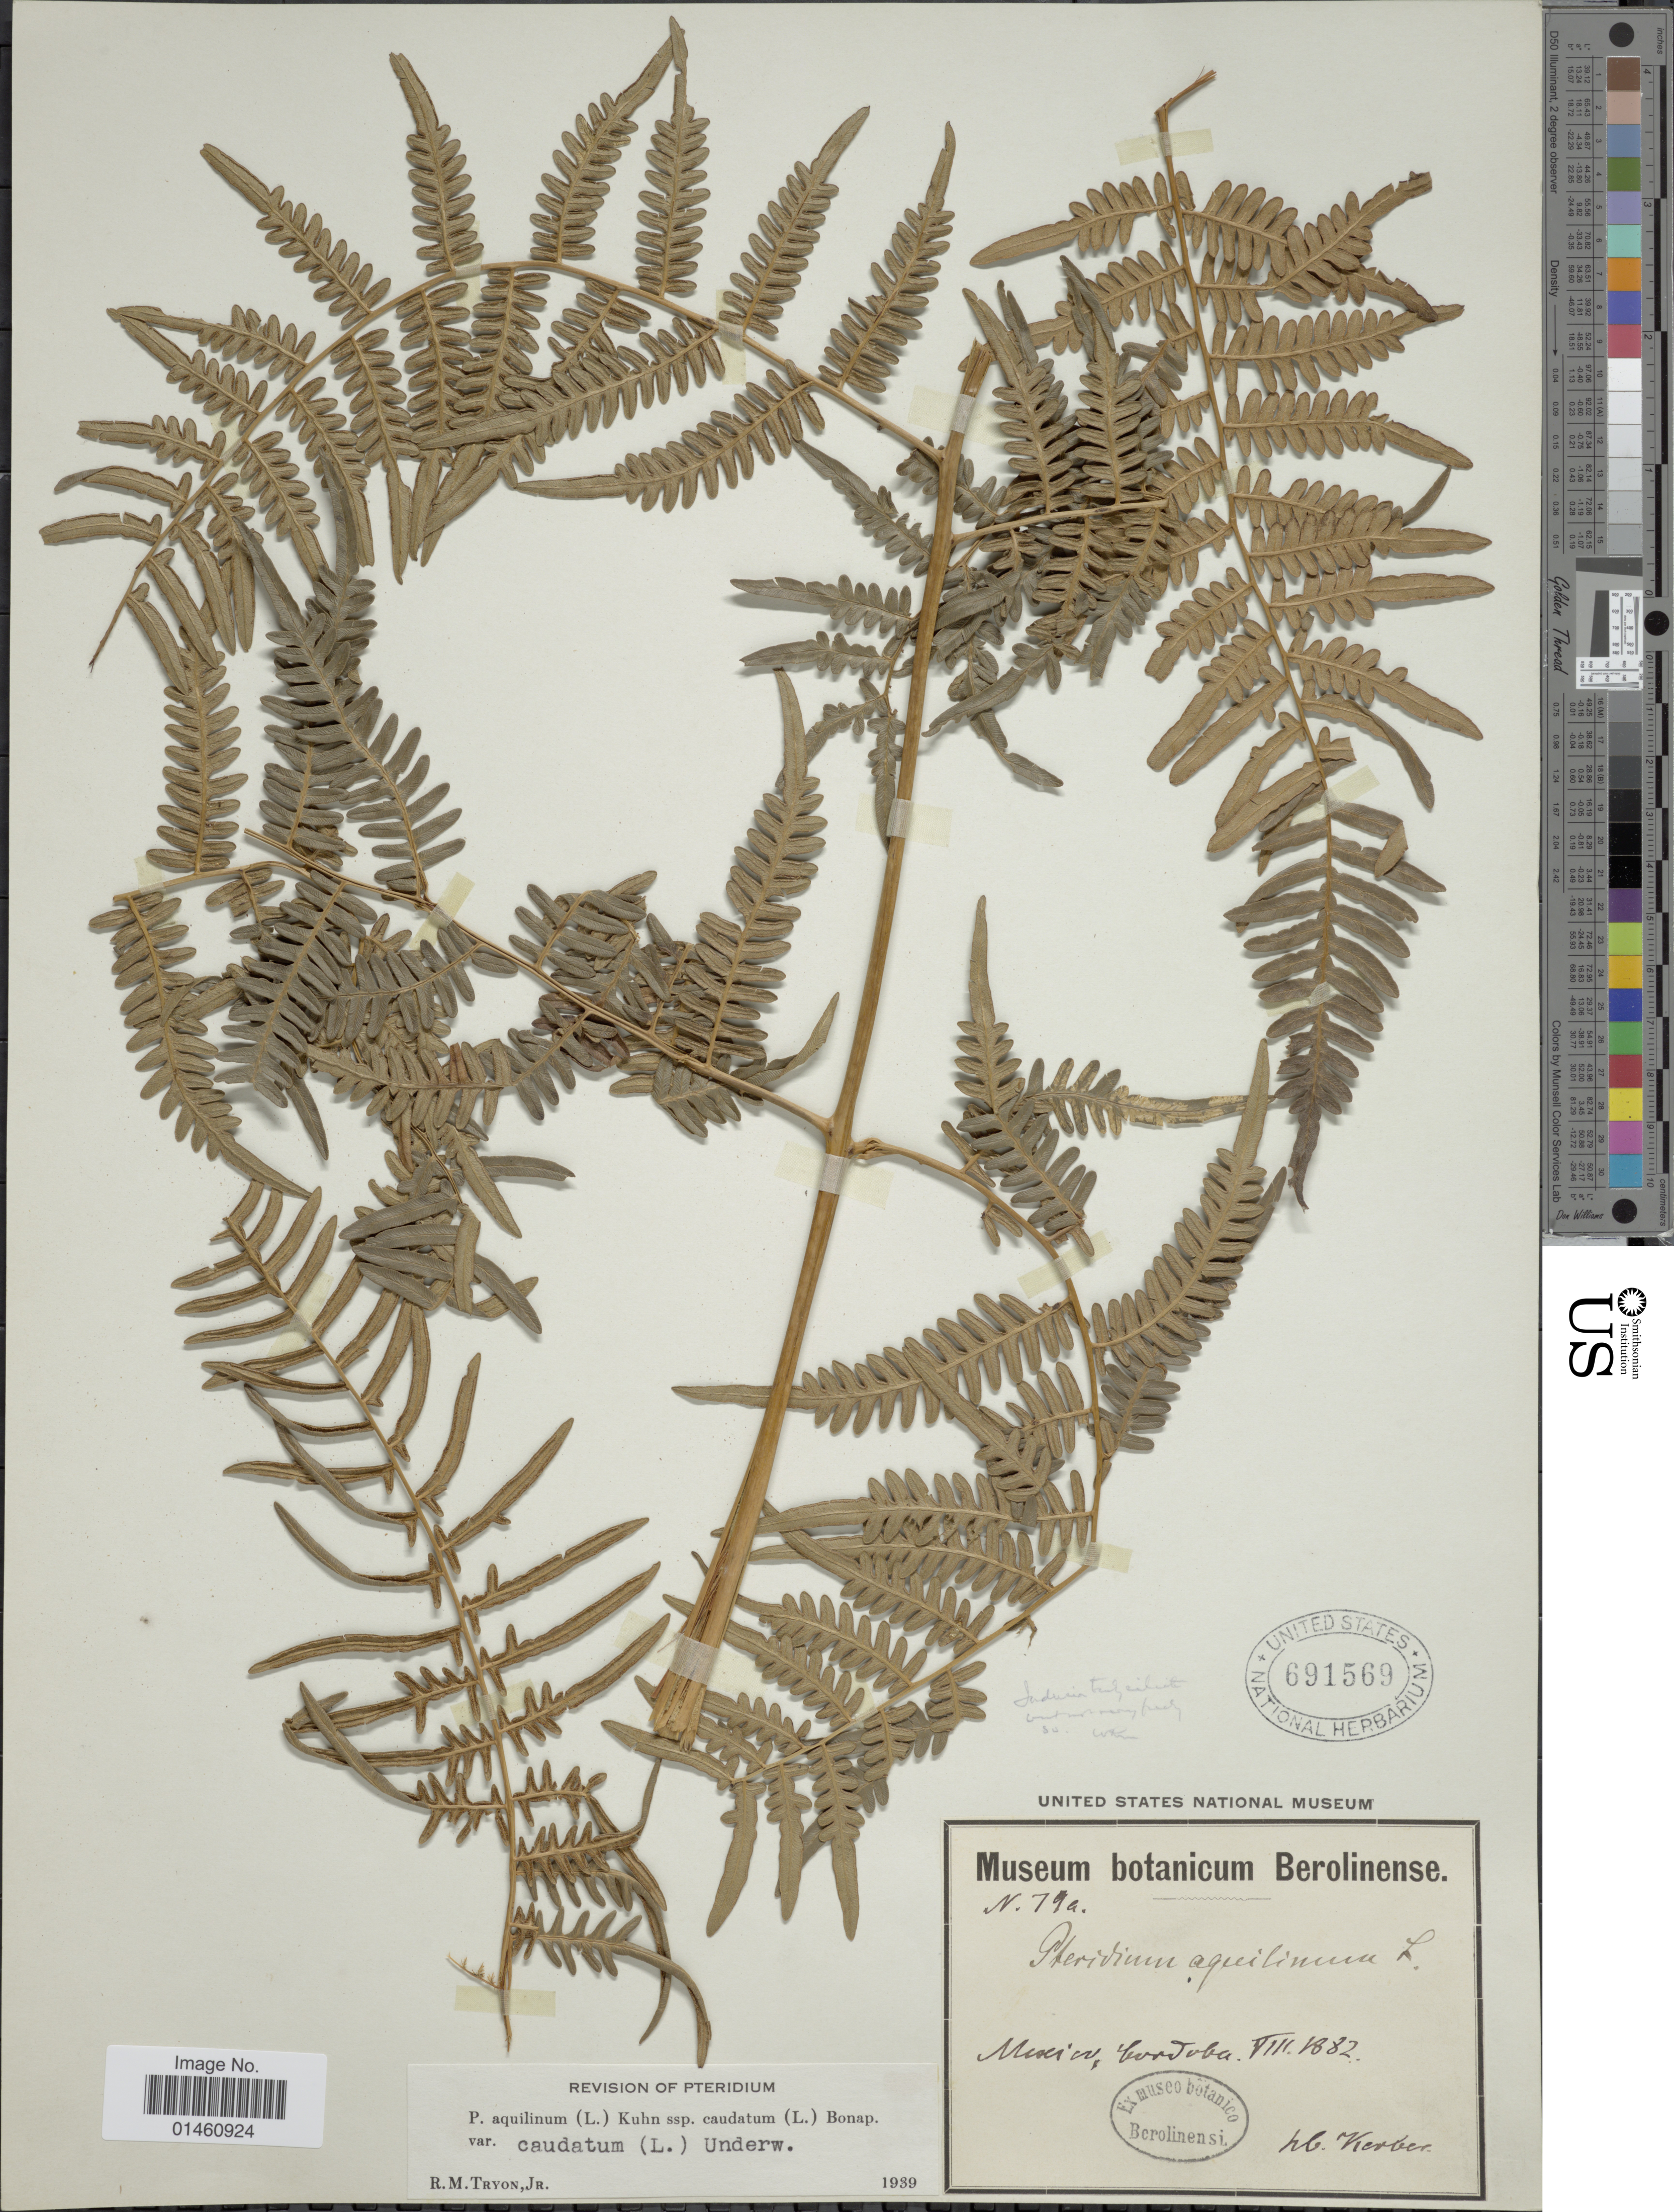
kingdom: Plantae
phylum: Tracheophyta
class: Polypodiopsida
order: Polypodiales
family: Dennstaedtiaceae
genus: Pteridium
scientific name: Pteridium caudatum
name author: (L.) Maxon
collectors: ex herb. Kerber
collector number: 79a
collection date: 1882-08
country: Mexico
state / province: Veracruz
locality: Cordoba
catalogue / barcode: US 691569